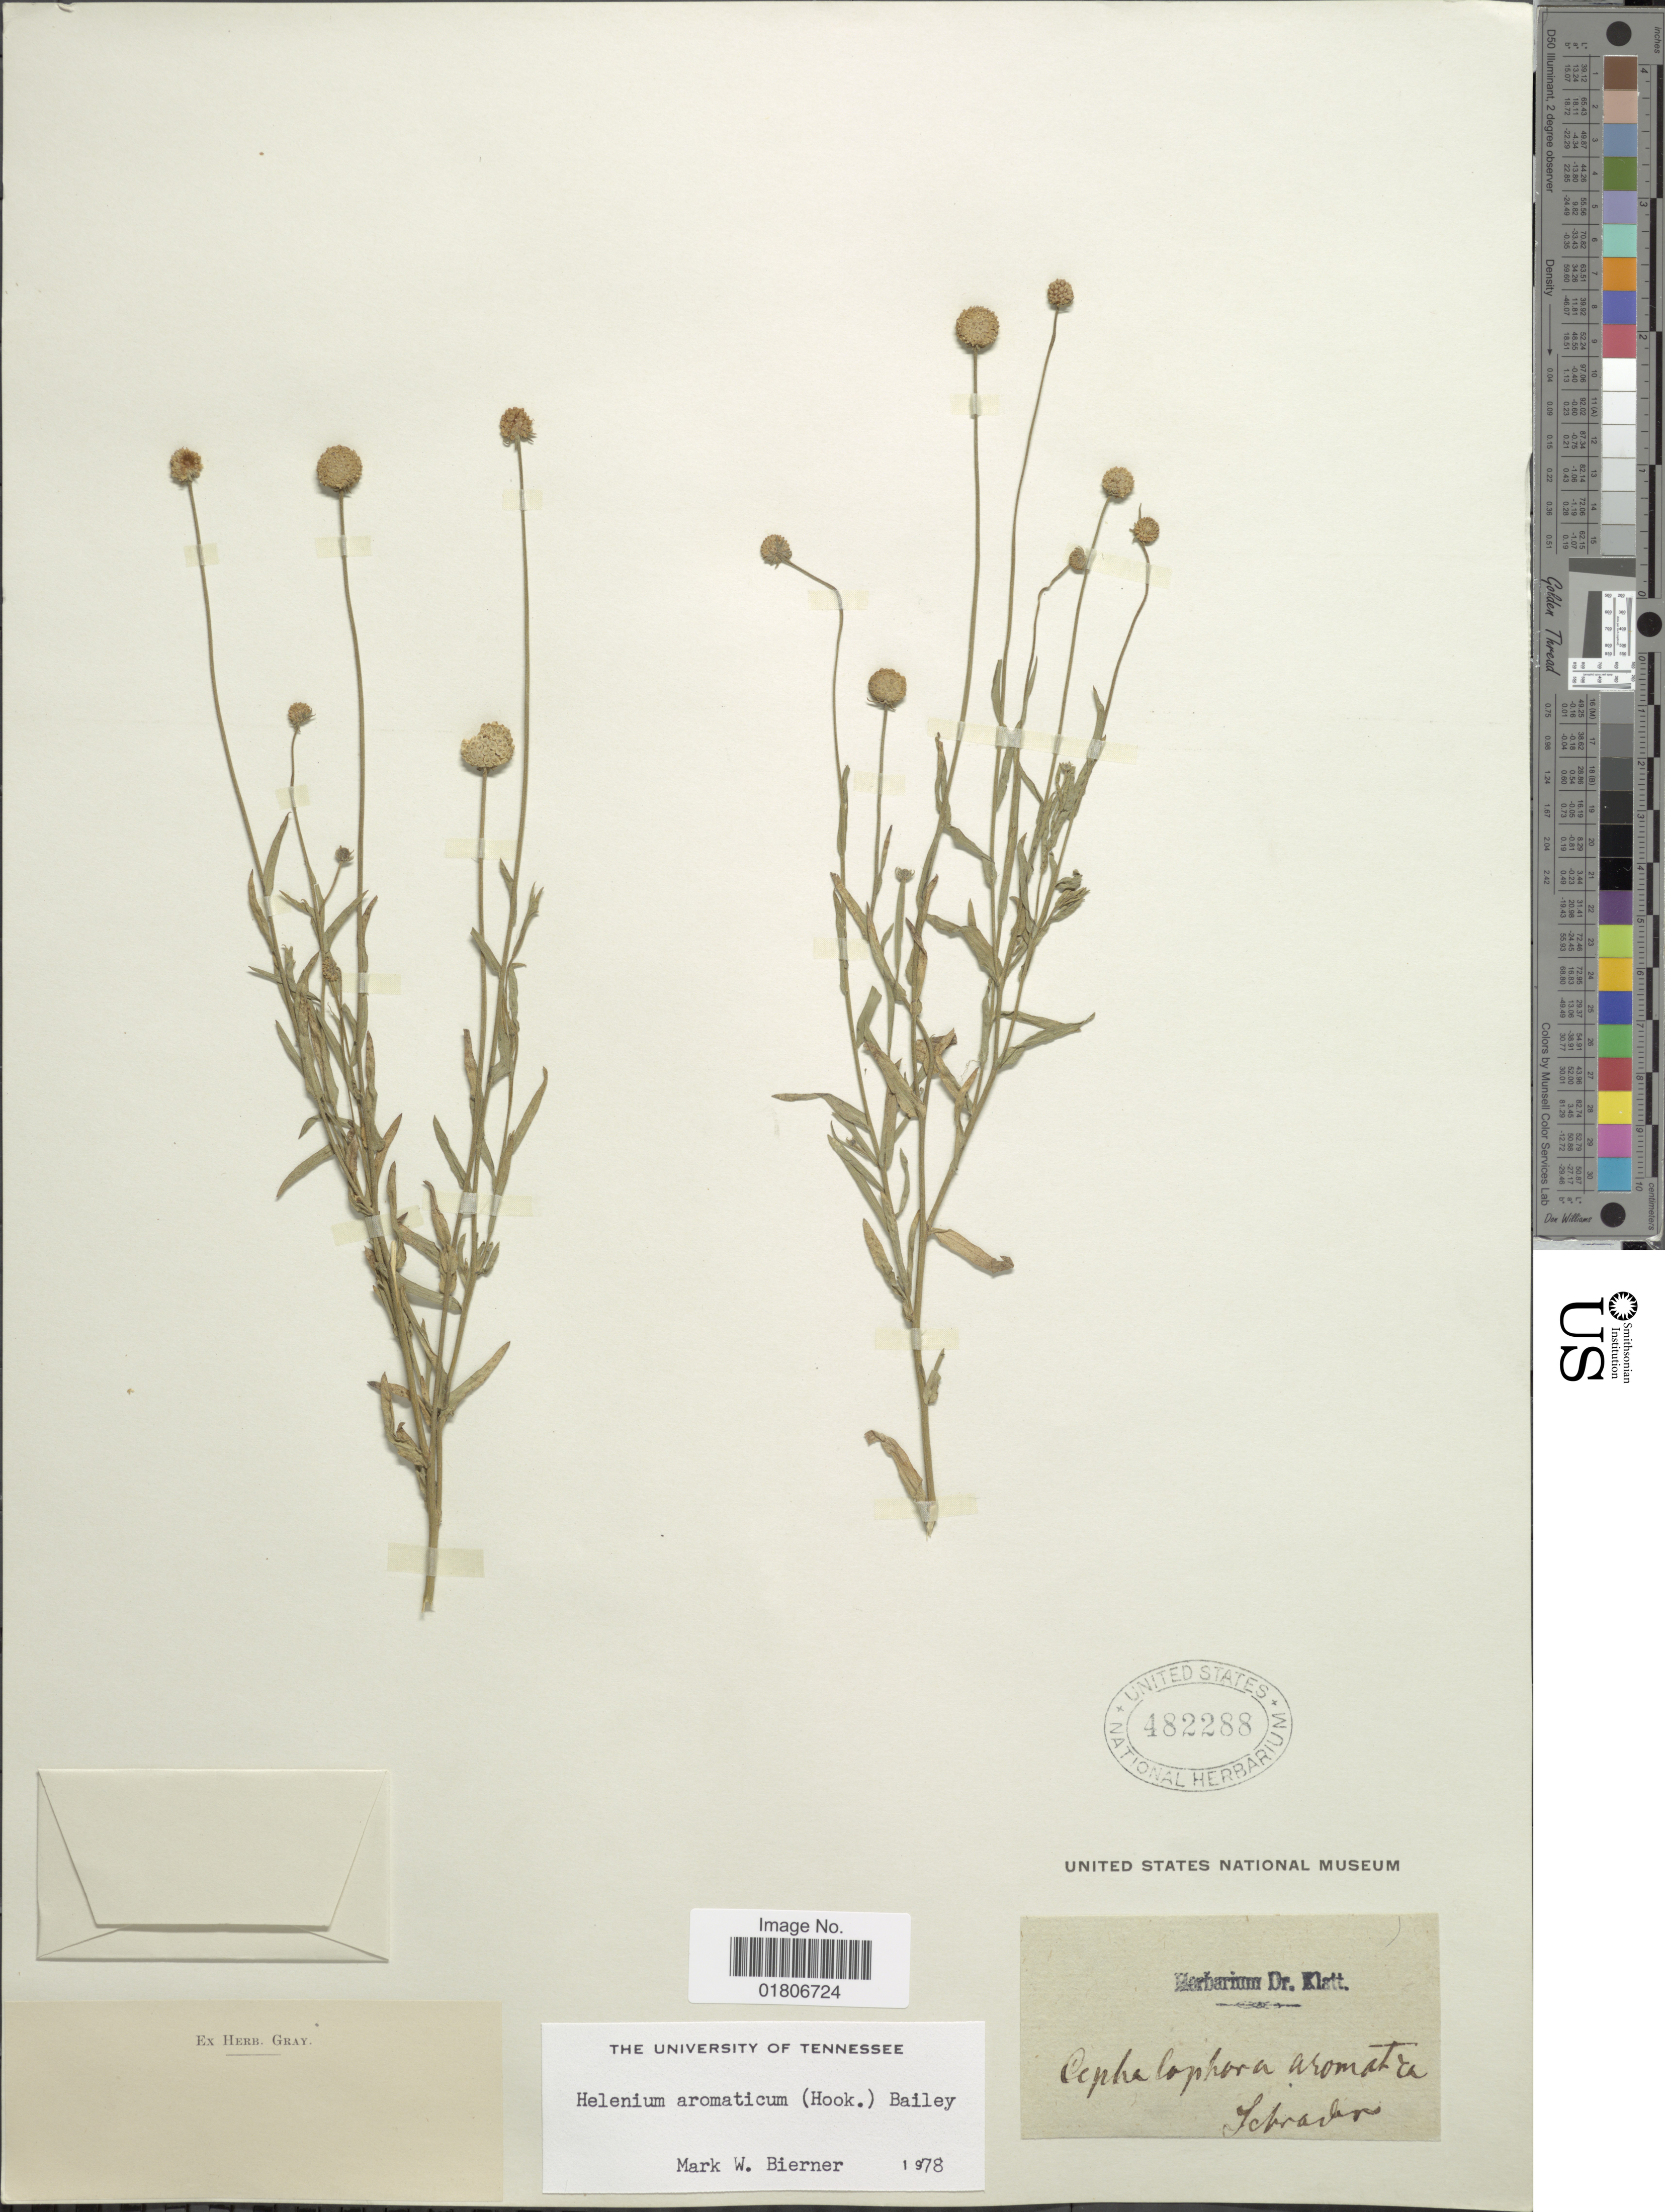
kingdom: Plantae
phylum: Tracheophyta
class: Magnoliopsida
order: Asterales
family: Asteraceae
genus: Helenium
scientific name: Helenium aromaticum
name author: (Hook.) L.H. Bailey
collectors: -. Schrache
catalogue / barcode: US 482288